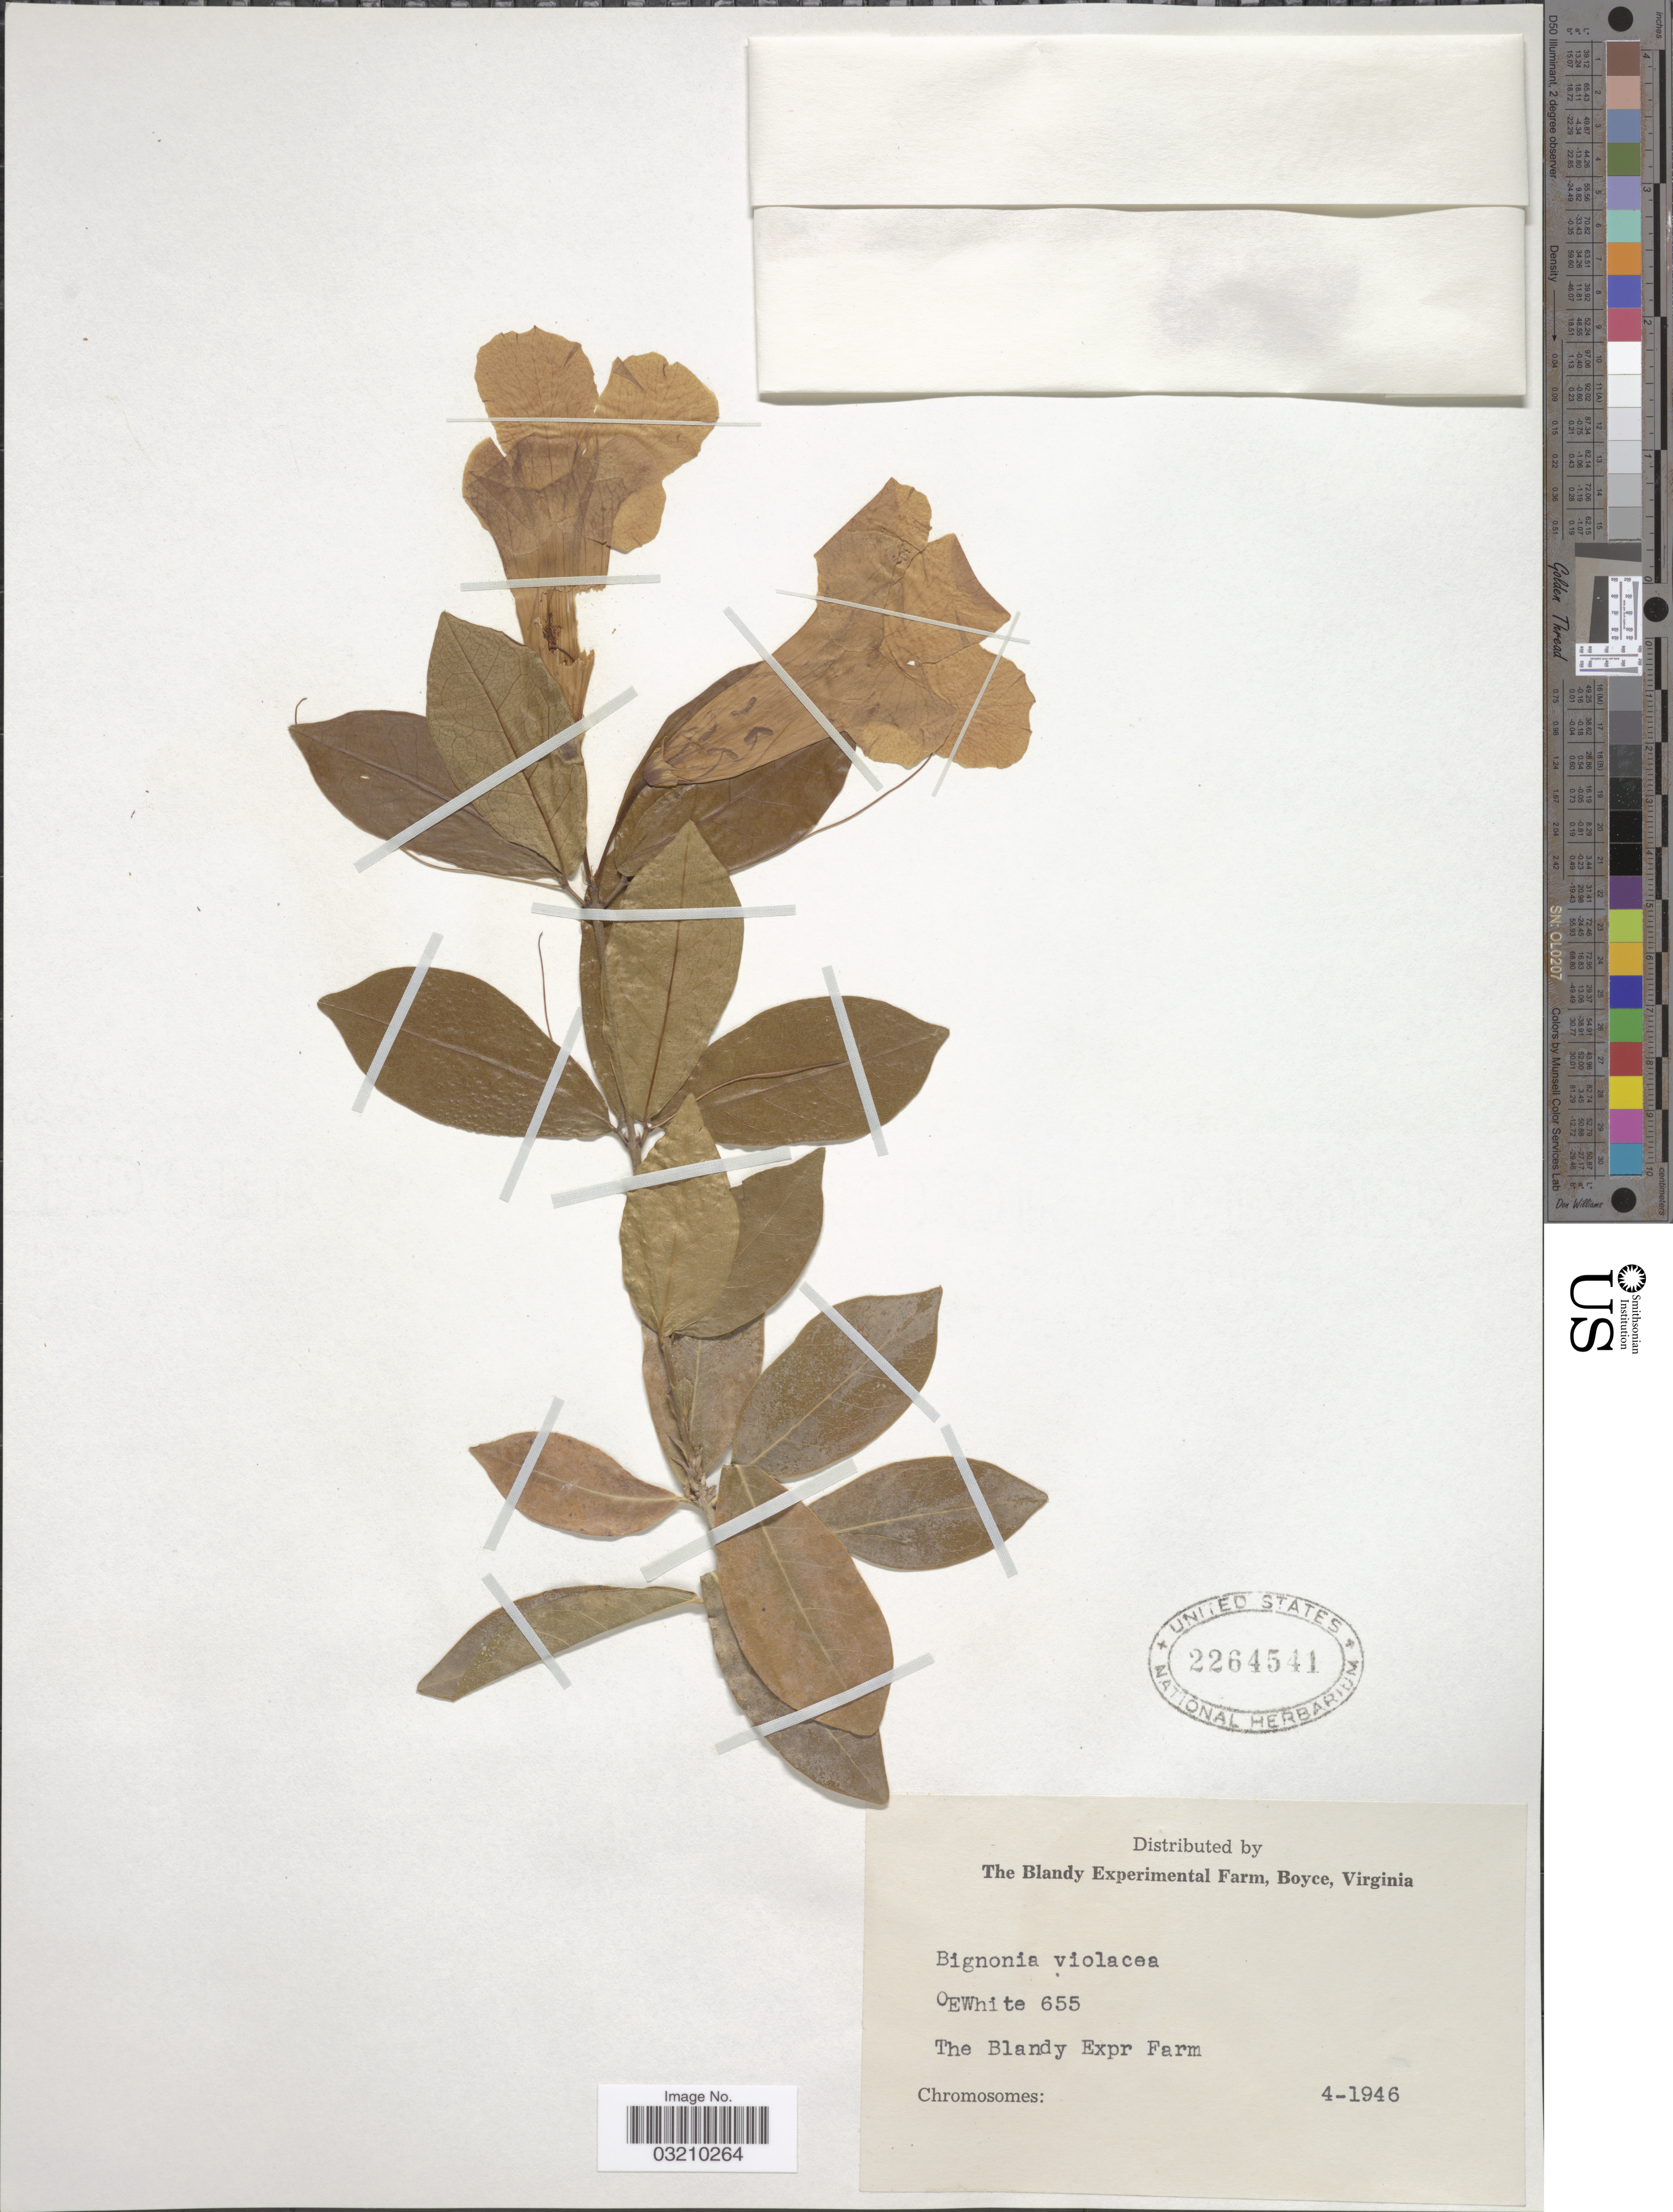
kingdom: Plantae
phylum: Tracheophyta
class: Magnoliopsida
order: Lamiales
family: Bignoniaceae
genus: Bignonia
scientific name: Bignonia violacea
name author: DC.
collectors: O. E. White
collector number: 655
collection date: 1946-04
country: United States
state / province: Virginia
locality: The Blandy Experimental Farm.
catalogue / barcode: US 2264541